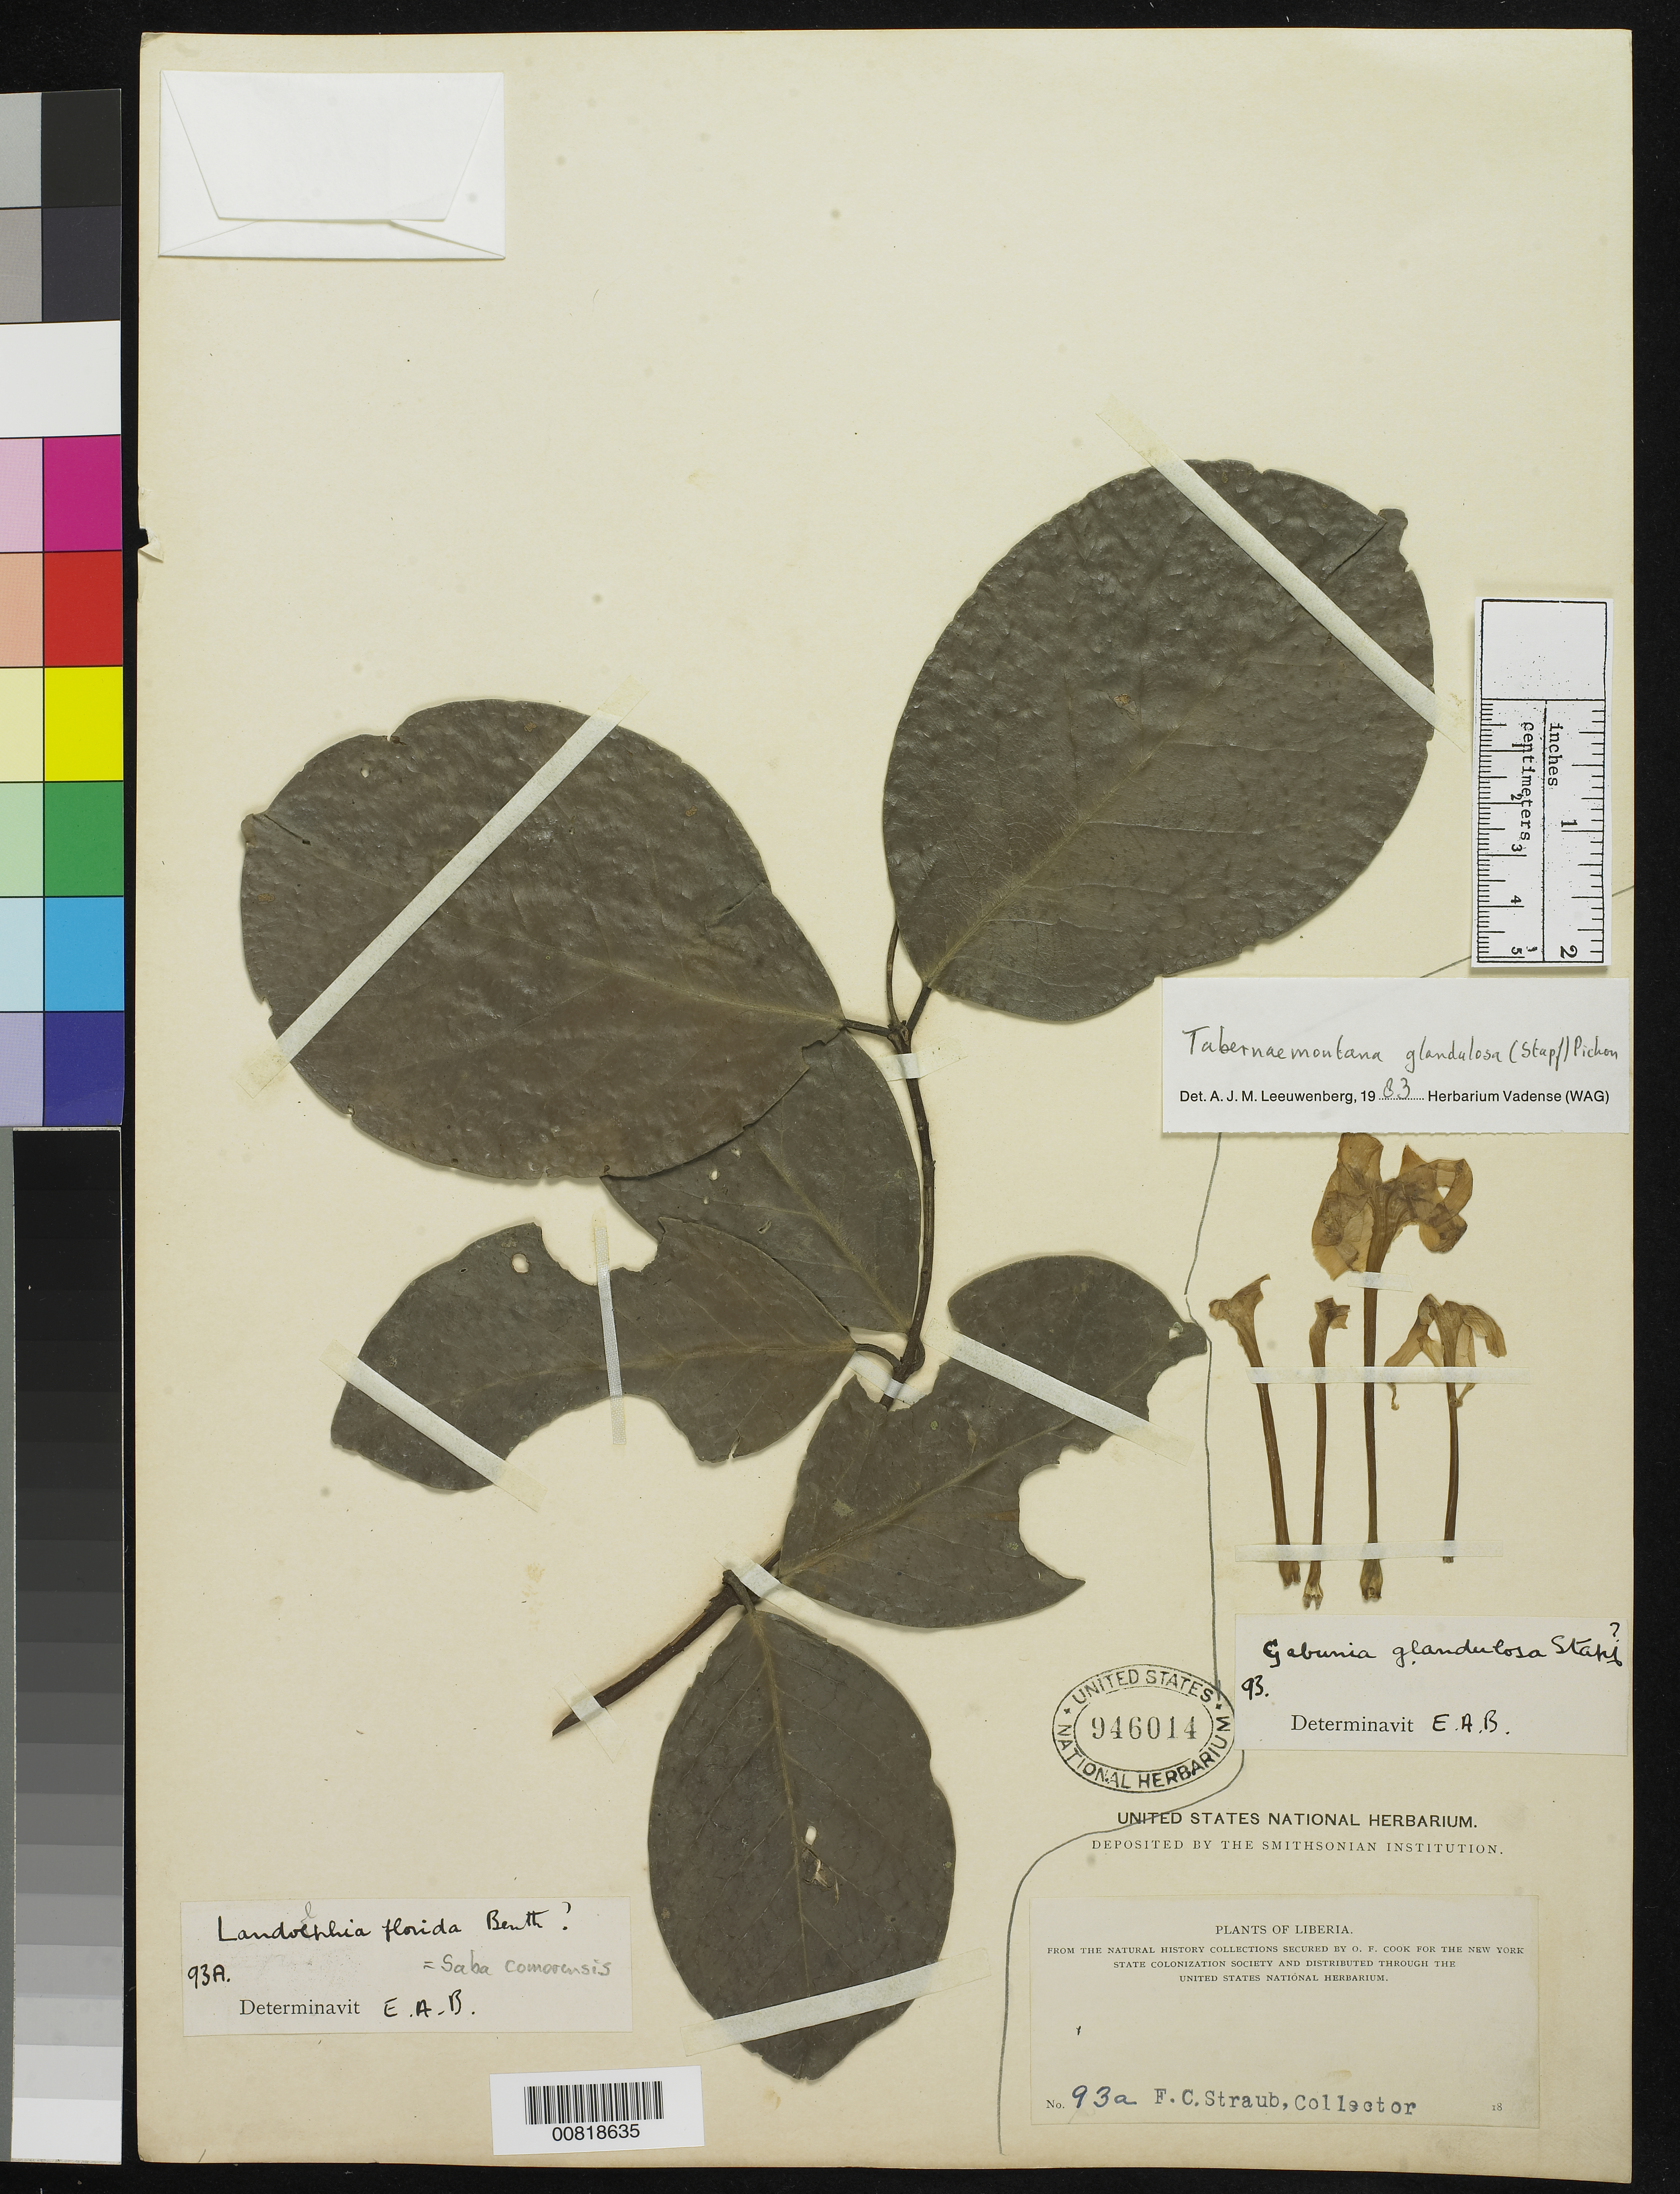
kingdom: Plantae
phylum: Tracheophyta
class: Magnoliopsida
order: Gentianales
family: Apocynaceae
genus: Tabernaemontana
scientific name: Tabernaemontana glandulosa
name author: (Stapf) Pichon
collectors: F. Straub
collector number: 93a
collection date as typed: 18--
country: Liberia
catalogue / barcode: US 946014